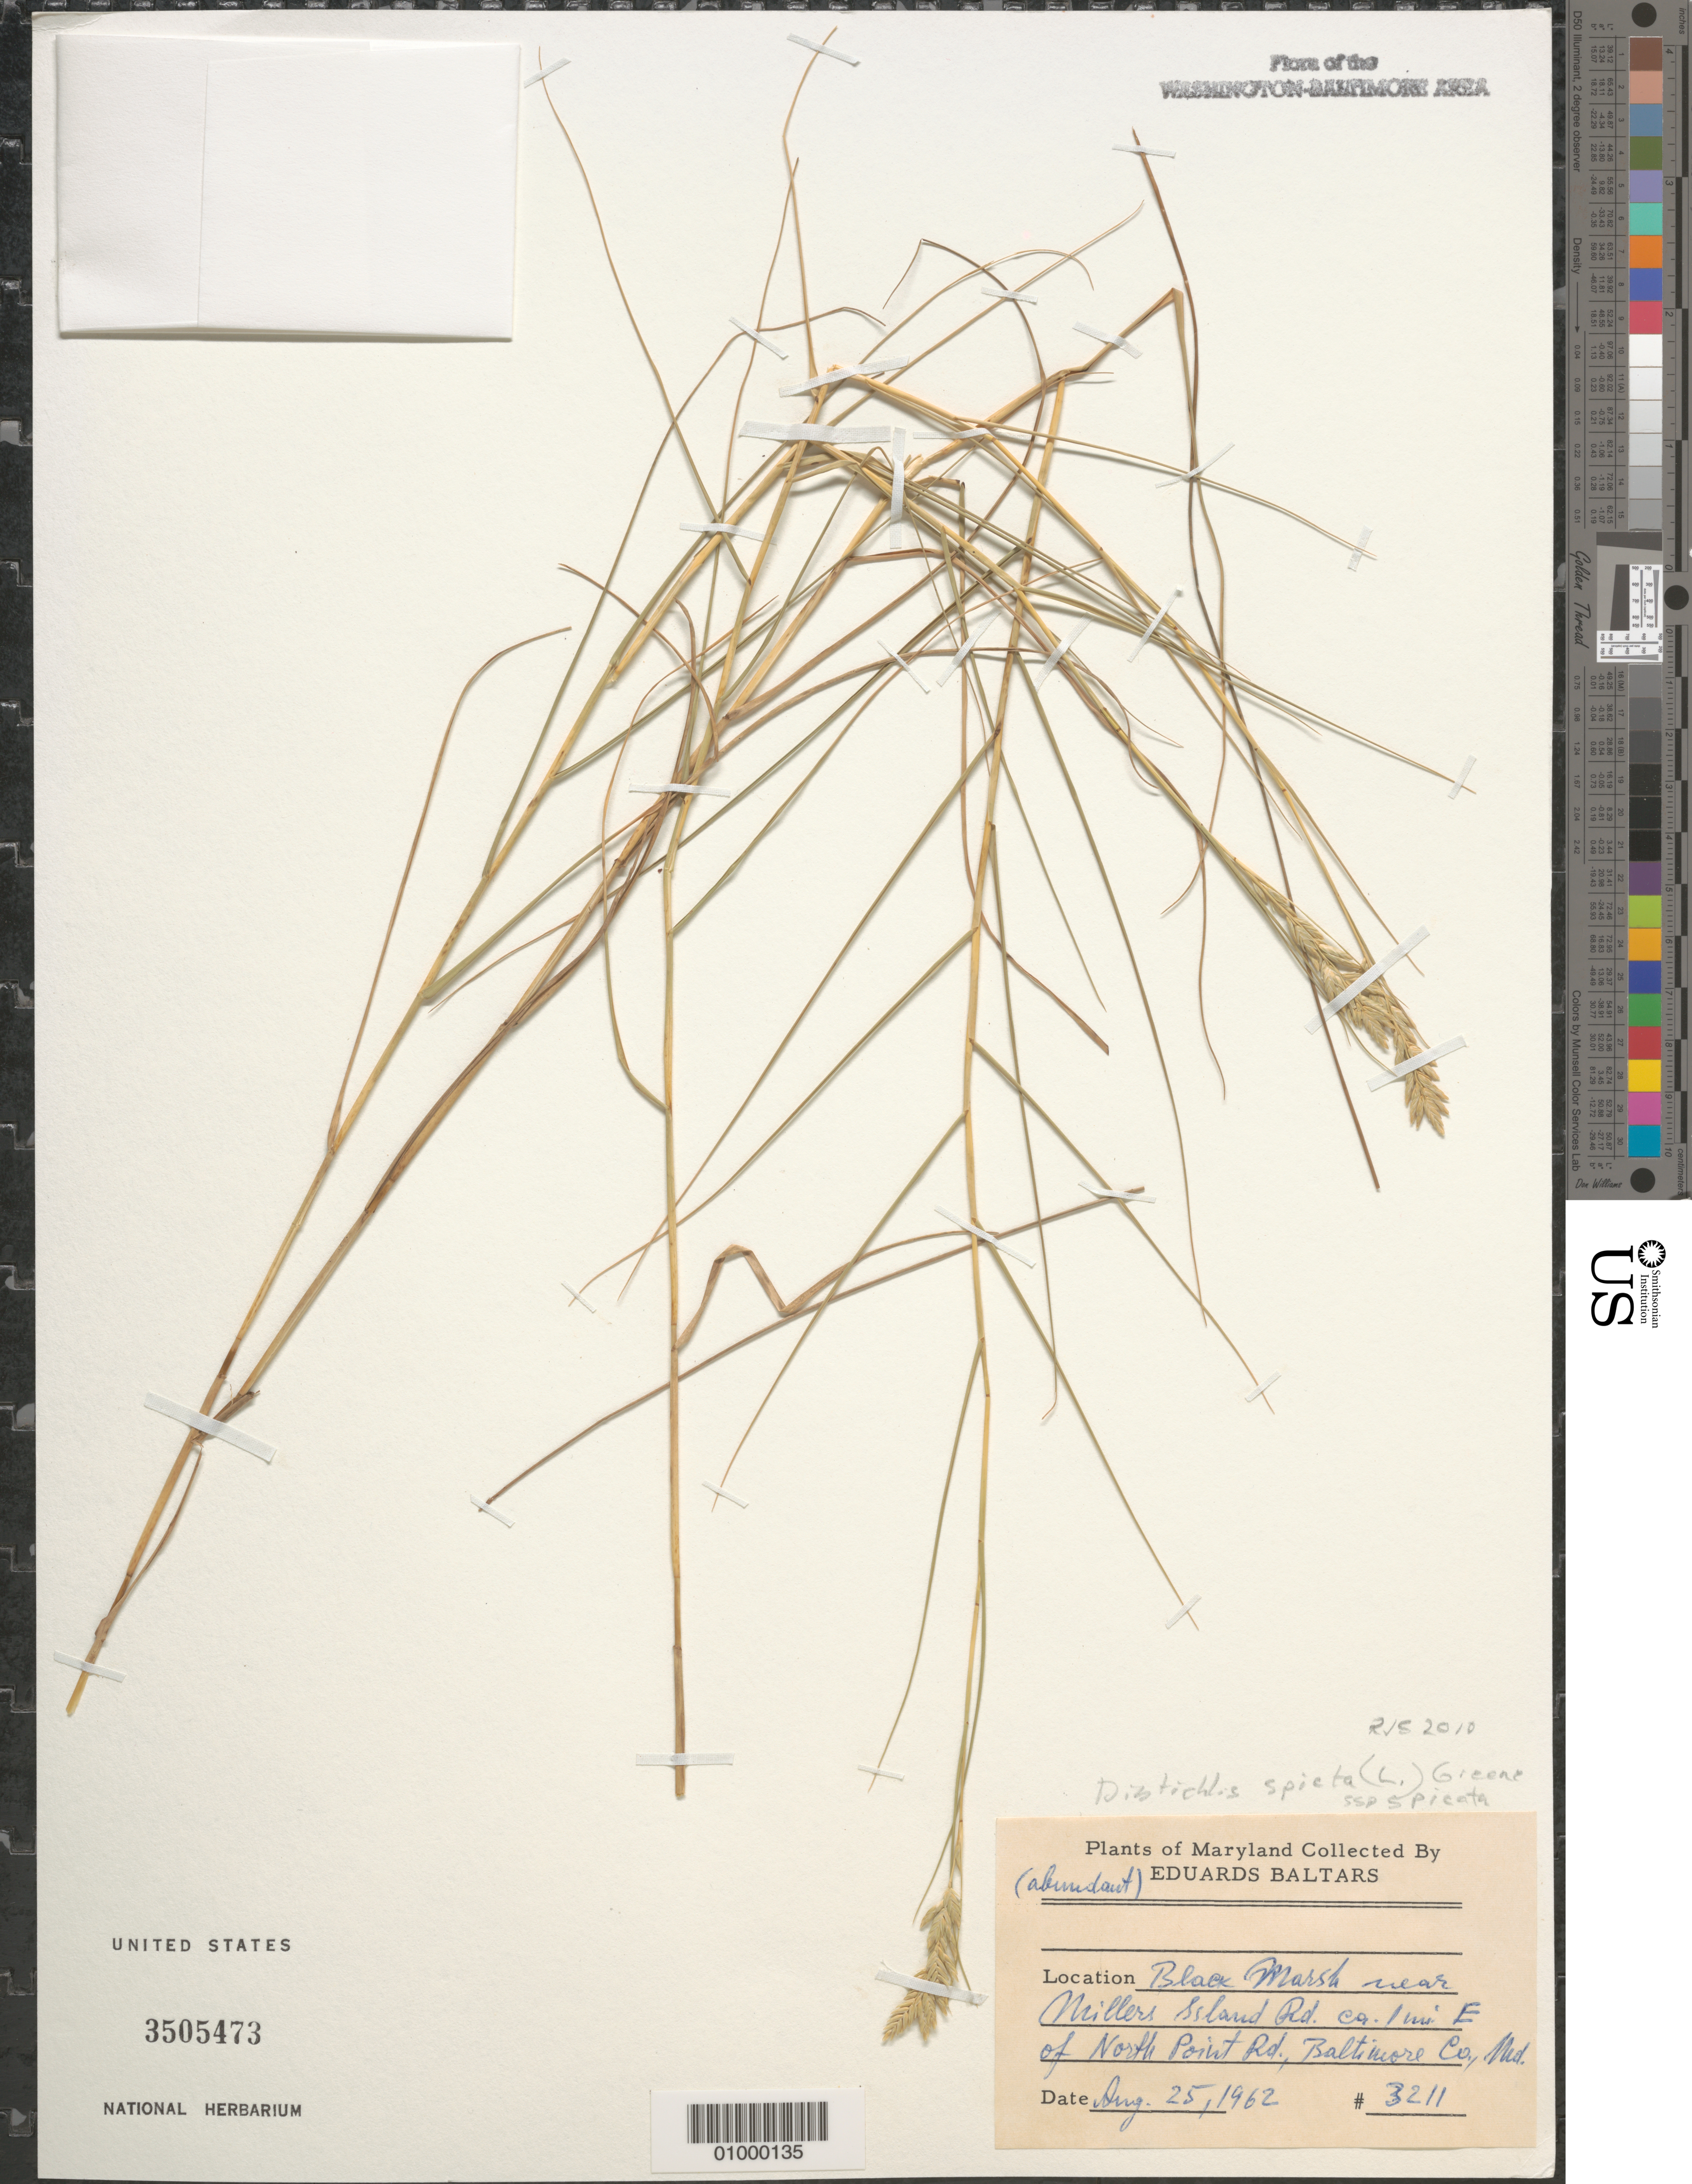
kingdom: Plantae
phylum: Tracheophyta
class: Liliopsida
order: Poales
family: Poaceae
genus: Distichlis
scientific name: Distichlis spicata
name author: (L.) Greene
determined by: Soreng, Robert J., Research Associate (BOT), Smithsonian Institution - National Museum of Natural History (UNITED STATES)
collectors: E. Baltars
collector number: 3211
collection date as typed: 25 Aug 1962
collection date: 1962-08-25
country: United States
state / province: Maryland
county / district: Baltimore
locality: Black Marsh near Millers Island Rd. ca. 1 mi. E of North Point Rd.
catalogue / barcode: US 3505473